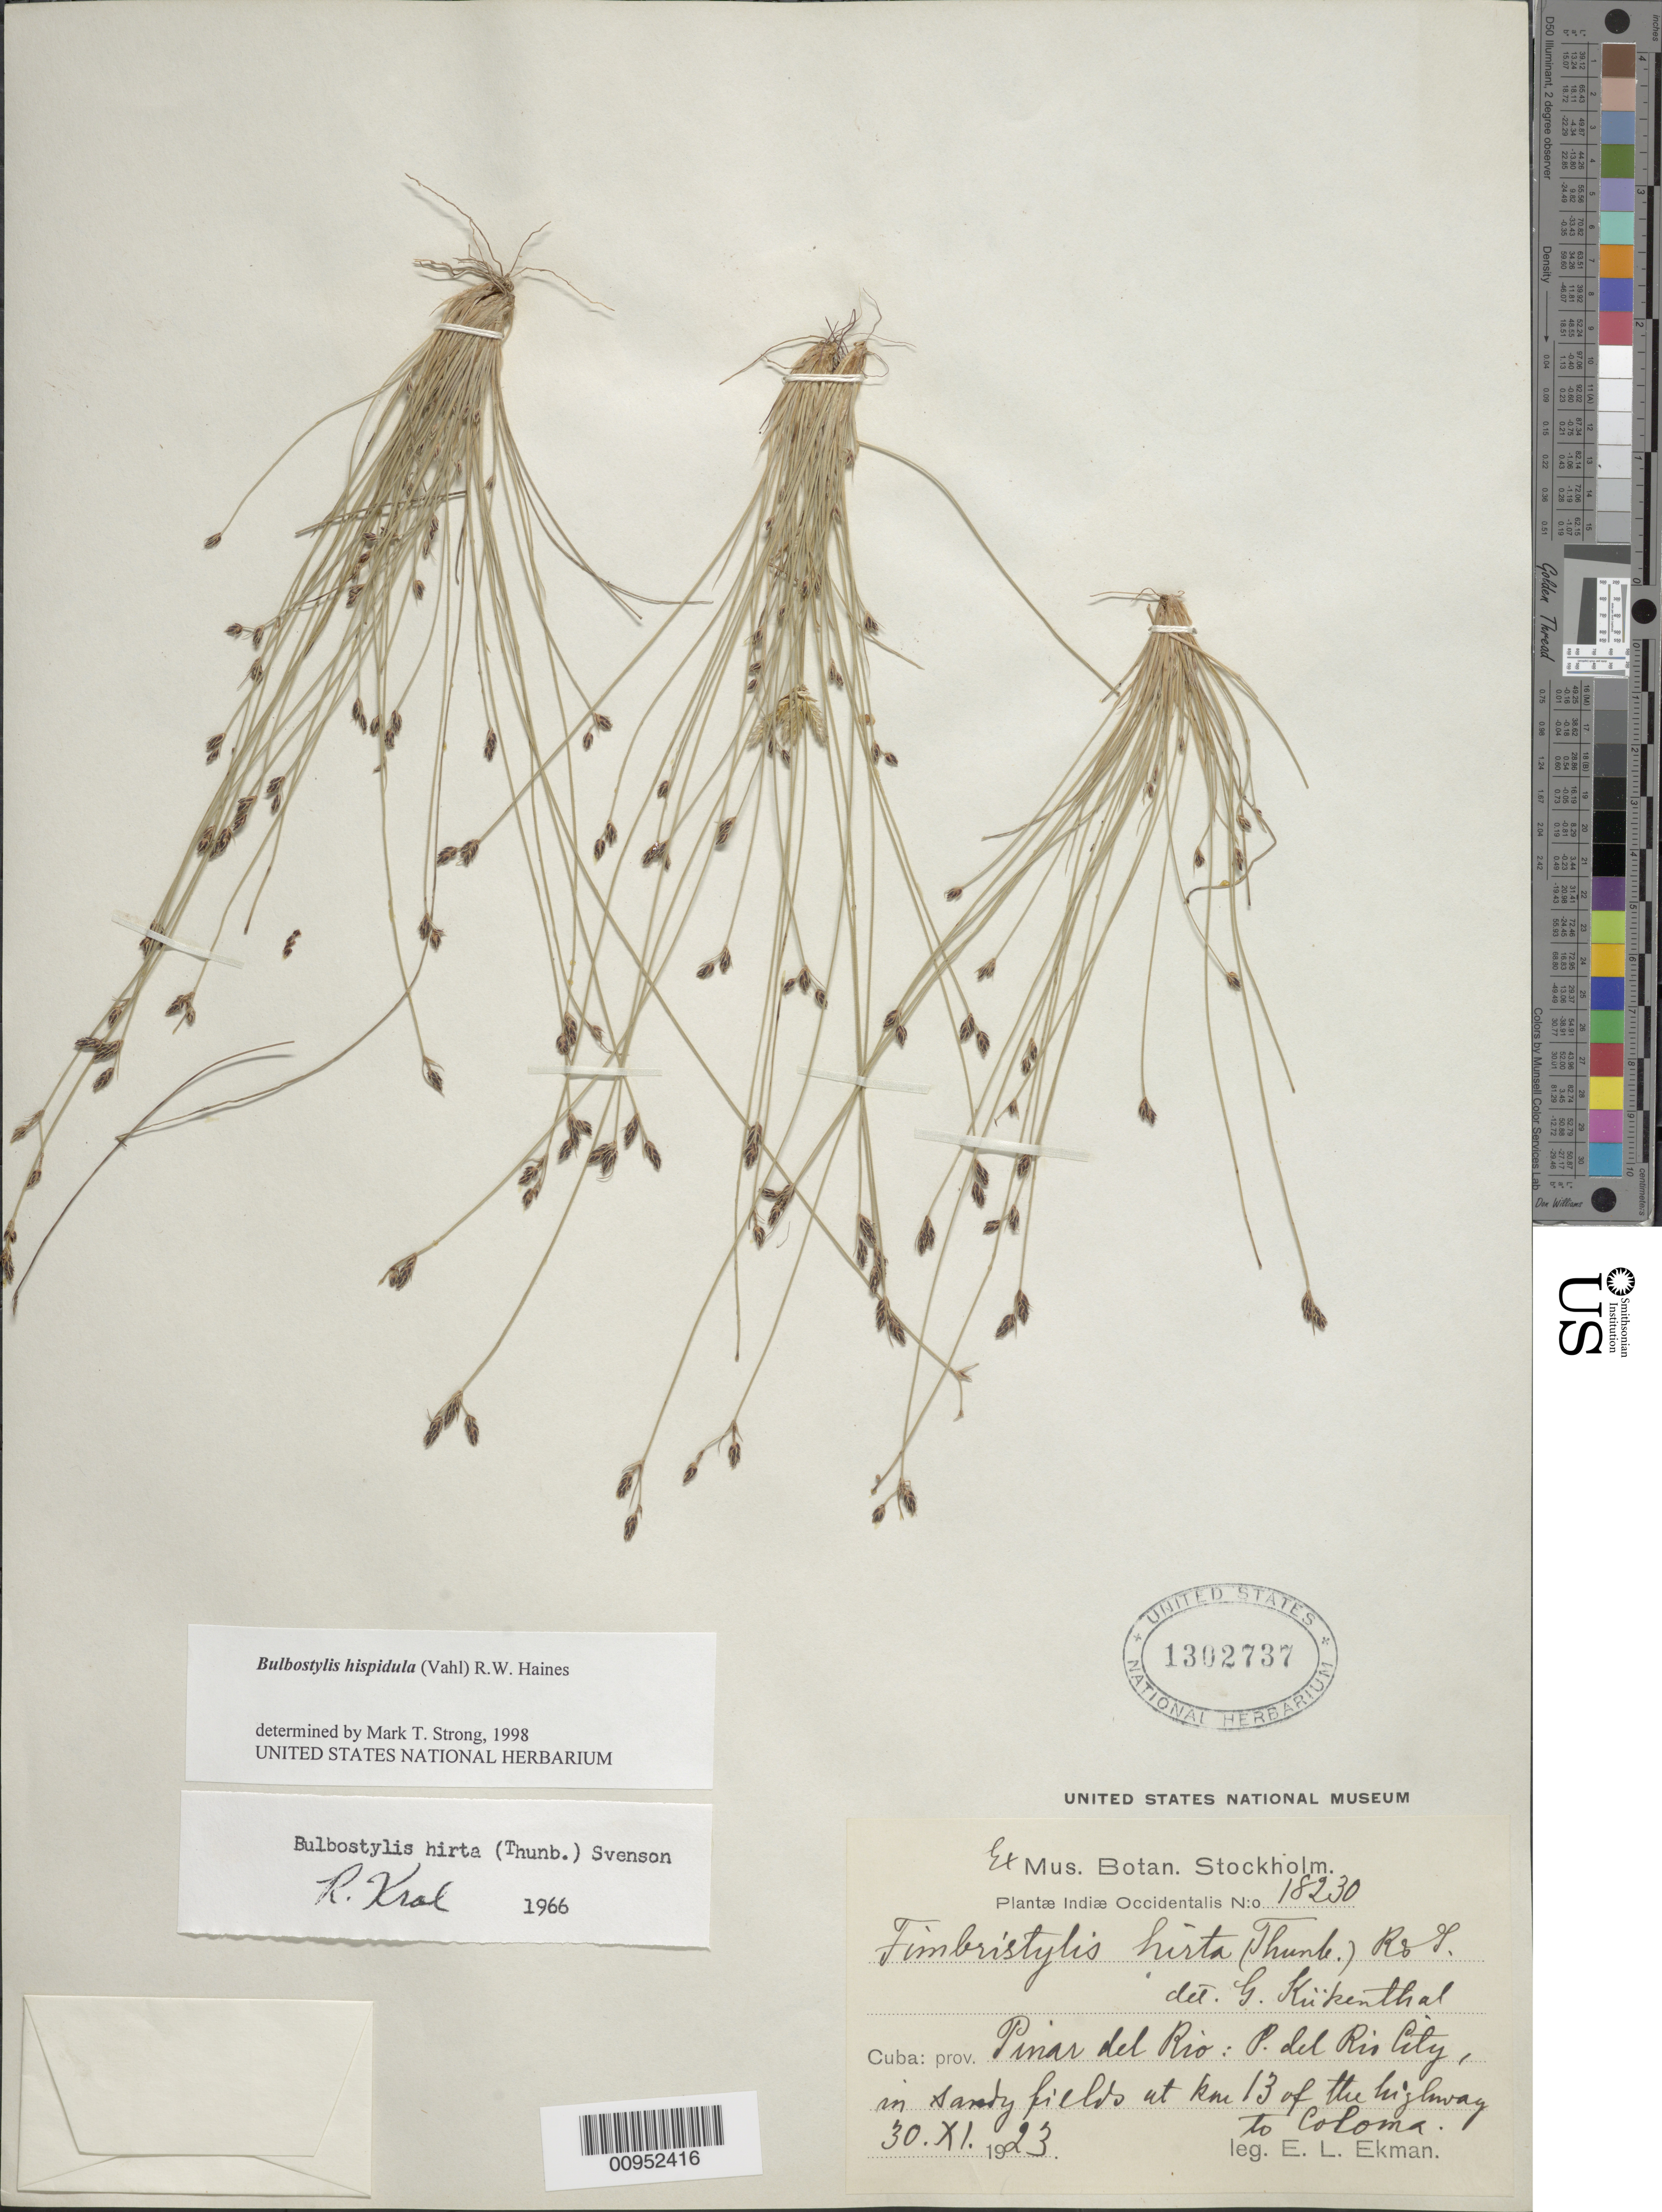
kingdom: Plantae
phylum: Tracheophyta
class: Liliopsida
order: Poales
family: Cyperaceae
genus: Bulbostylis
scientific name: Bulbostylis hispidula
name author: (Vahl) R.W. Haines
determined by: Strong, M. T., (US), Smithsonian Institution - National Museum of Natural History (UNITED STATES)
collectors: E. L. Ekman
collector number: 18230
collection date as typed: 30 Nov 1923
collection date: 1923-11-30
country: Cuba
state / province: Pinar del Rio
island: Cuba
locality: Pinar del Rio City, fields at km 13 of the highway to Coloma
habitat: In sandy fields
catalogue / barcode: US 1302737